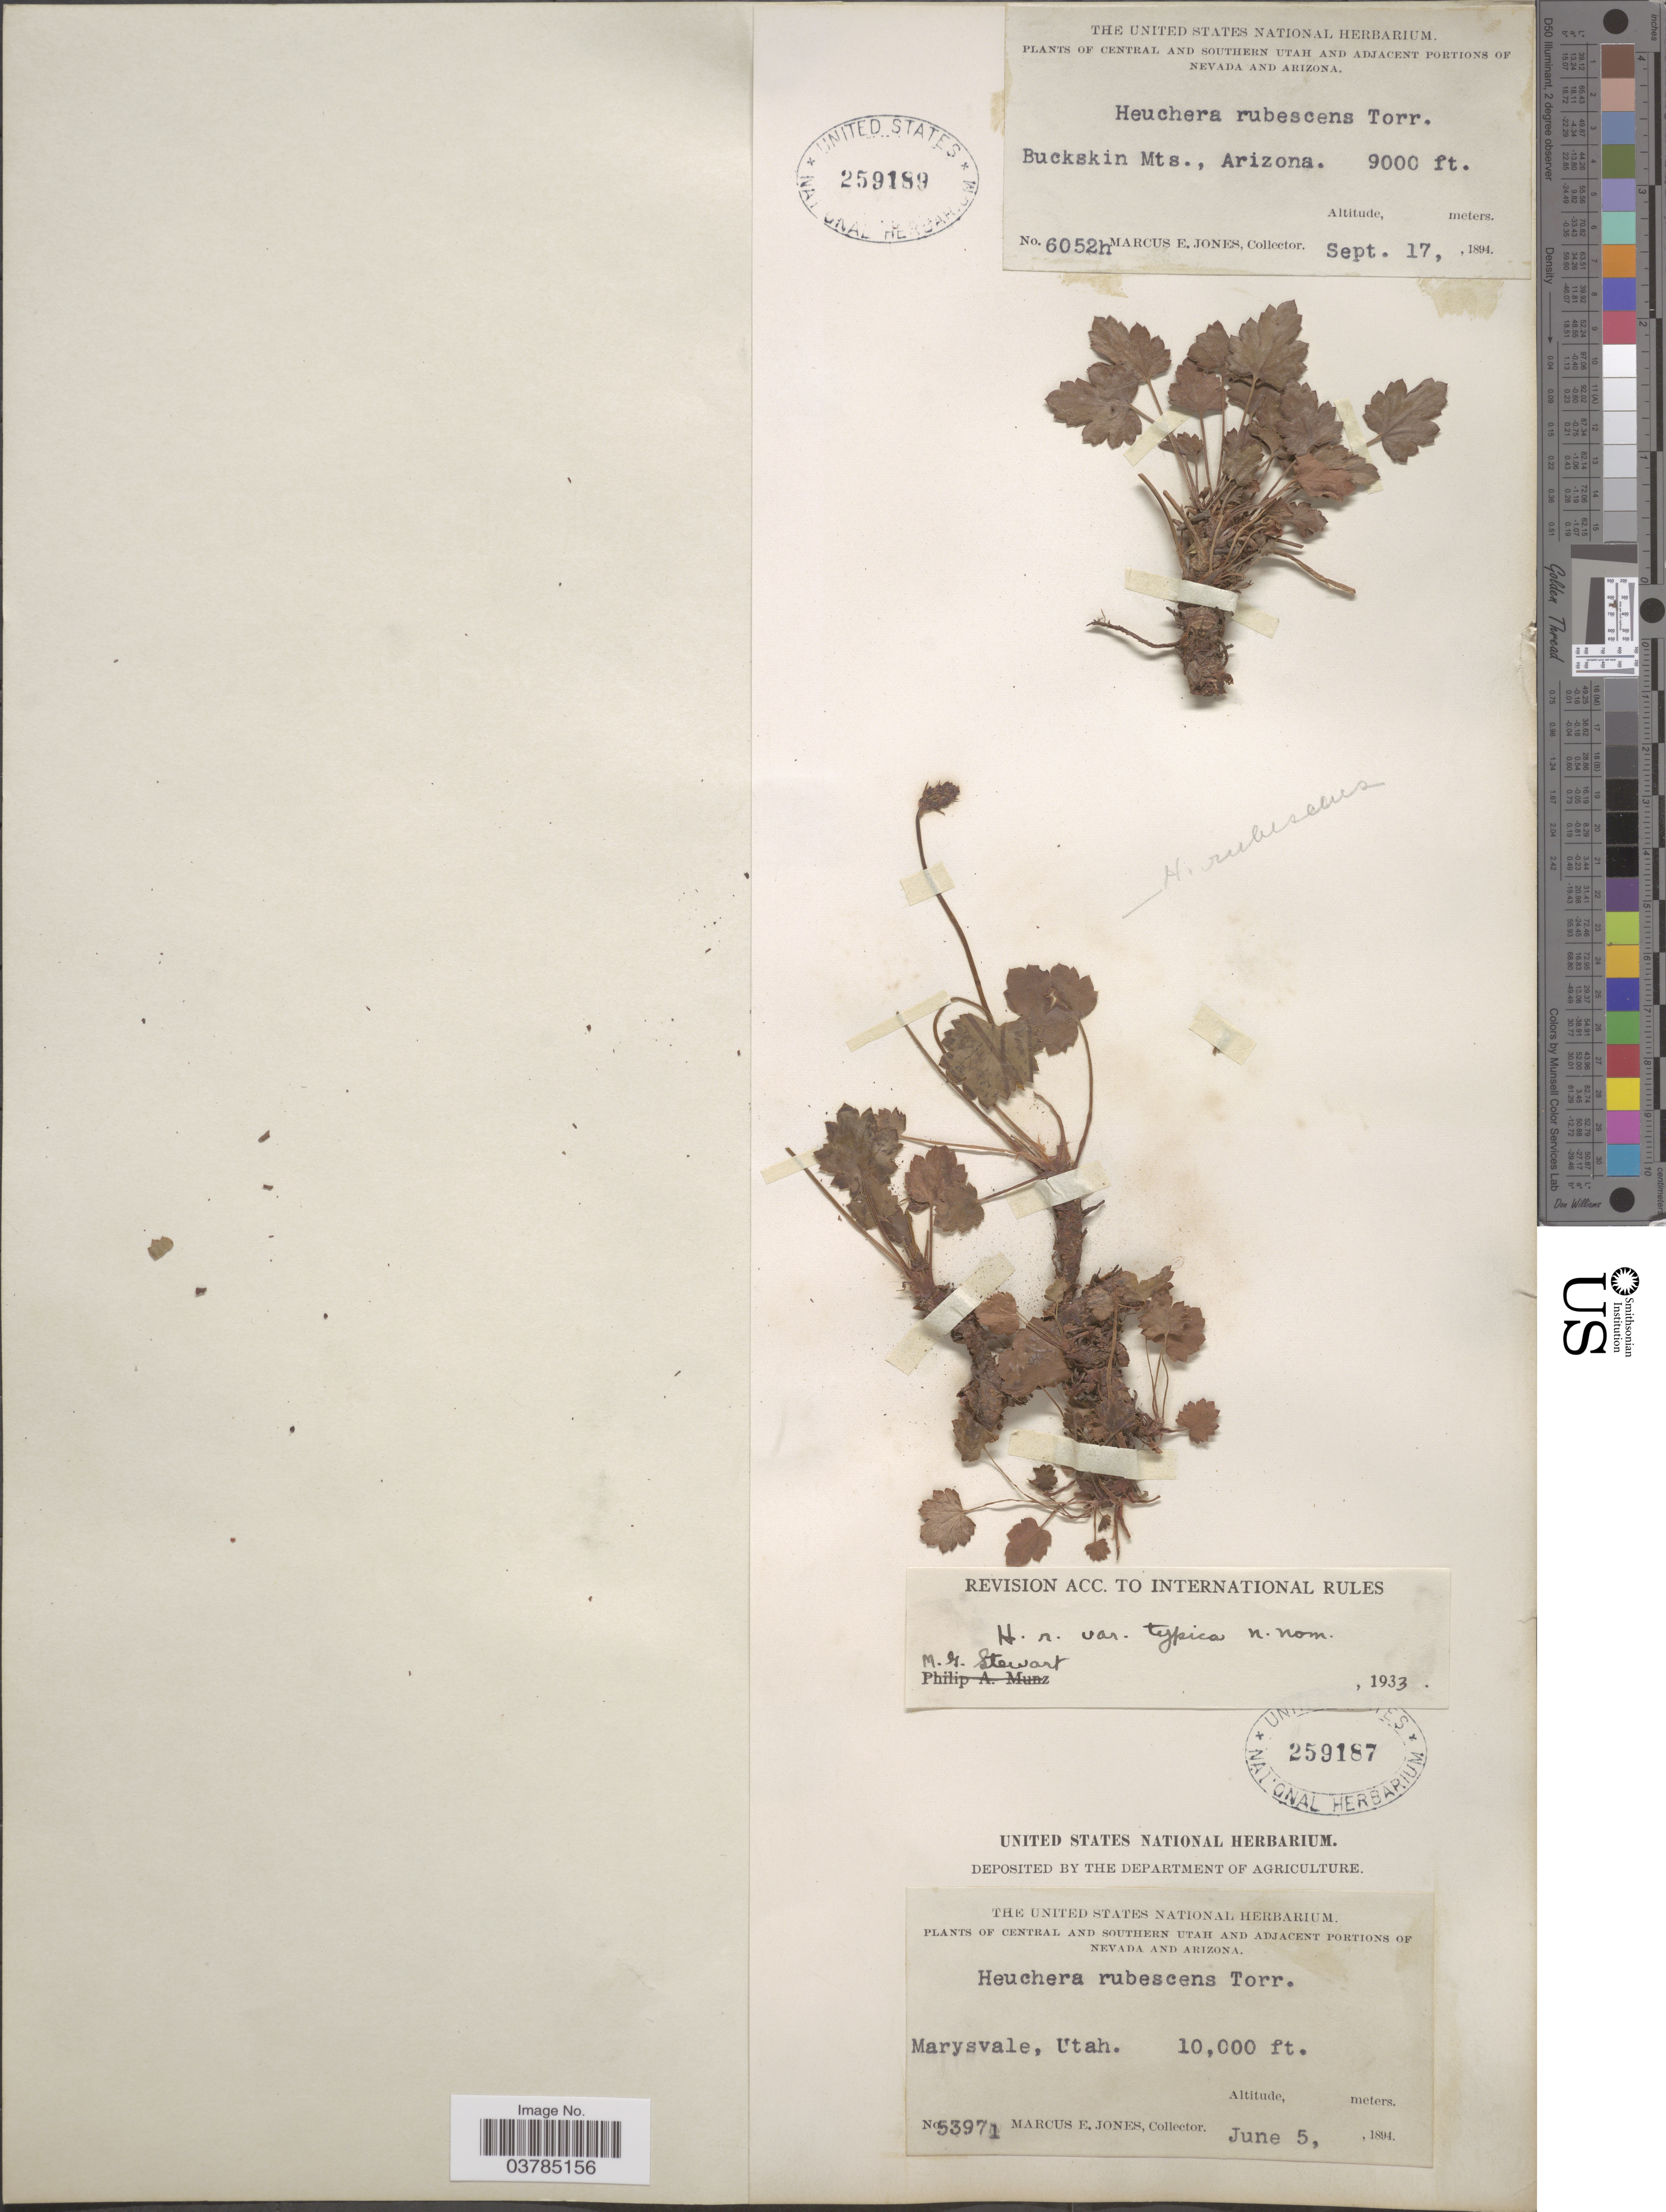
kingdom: Plantae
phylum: Tracheophyta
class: Magnoliopsida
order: Saxifragales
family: Saxifragaceae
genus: Heuchera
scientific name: Heuchera rubescens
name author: Torr.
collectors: M. E. Jones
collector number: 6052h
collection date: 1894-09-17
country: United States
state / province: Arizona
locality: Buckskin Mts.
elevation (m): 2743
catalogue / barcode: US 259189